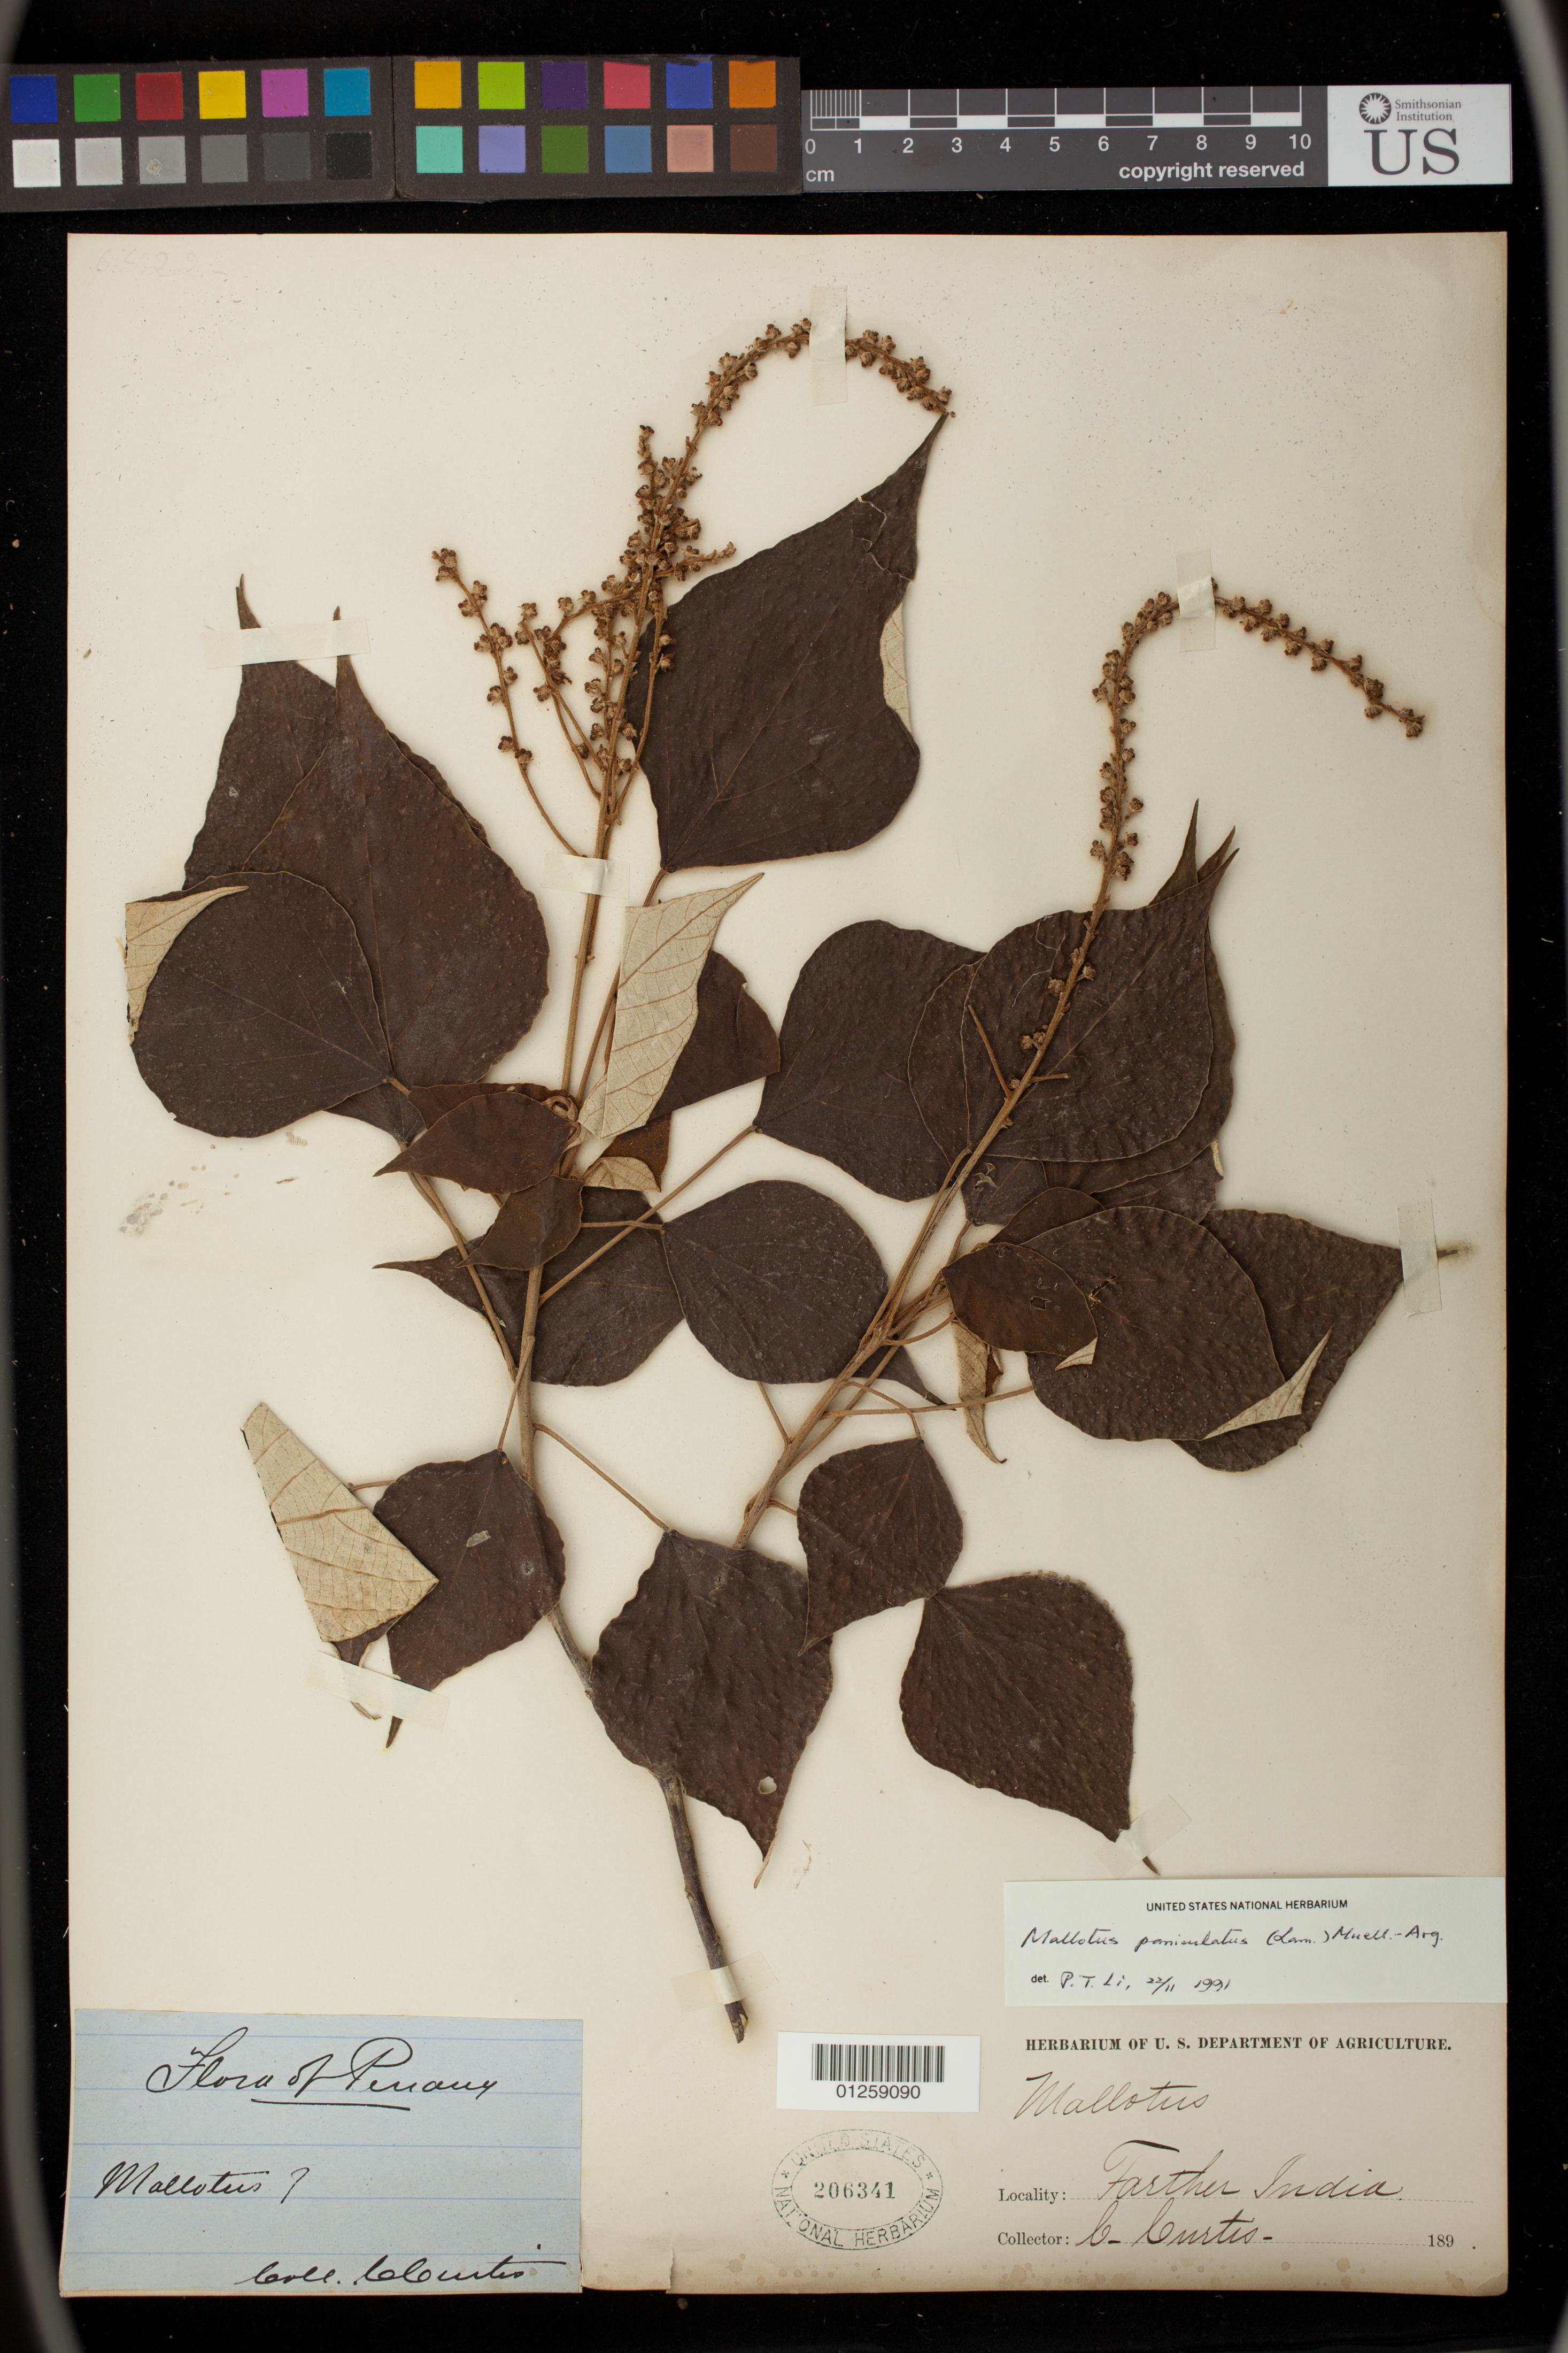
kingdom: Plantae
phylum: Tracheophyta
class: Magnoliopsida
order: Malpighiales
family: Euphorbiaceae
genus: Mallotus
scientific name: Mallotus paniculatus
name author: (Lam.) Müll. Arg.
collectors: C. Curtis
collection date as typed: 189-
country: India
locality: Father India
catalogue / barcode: US 206341